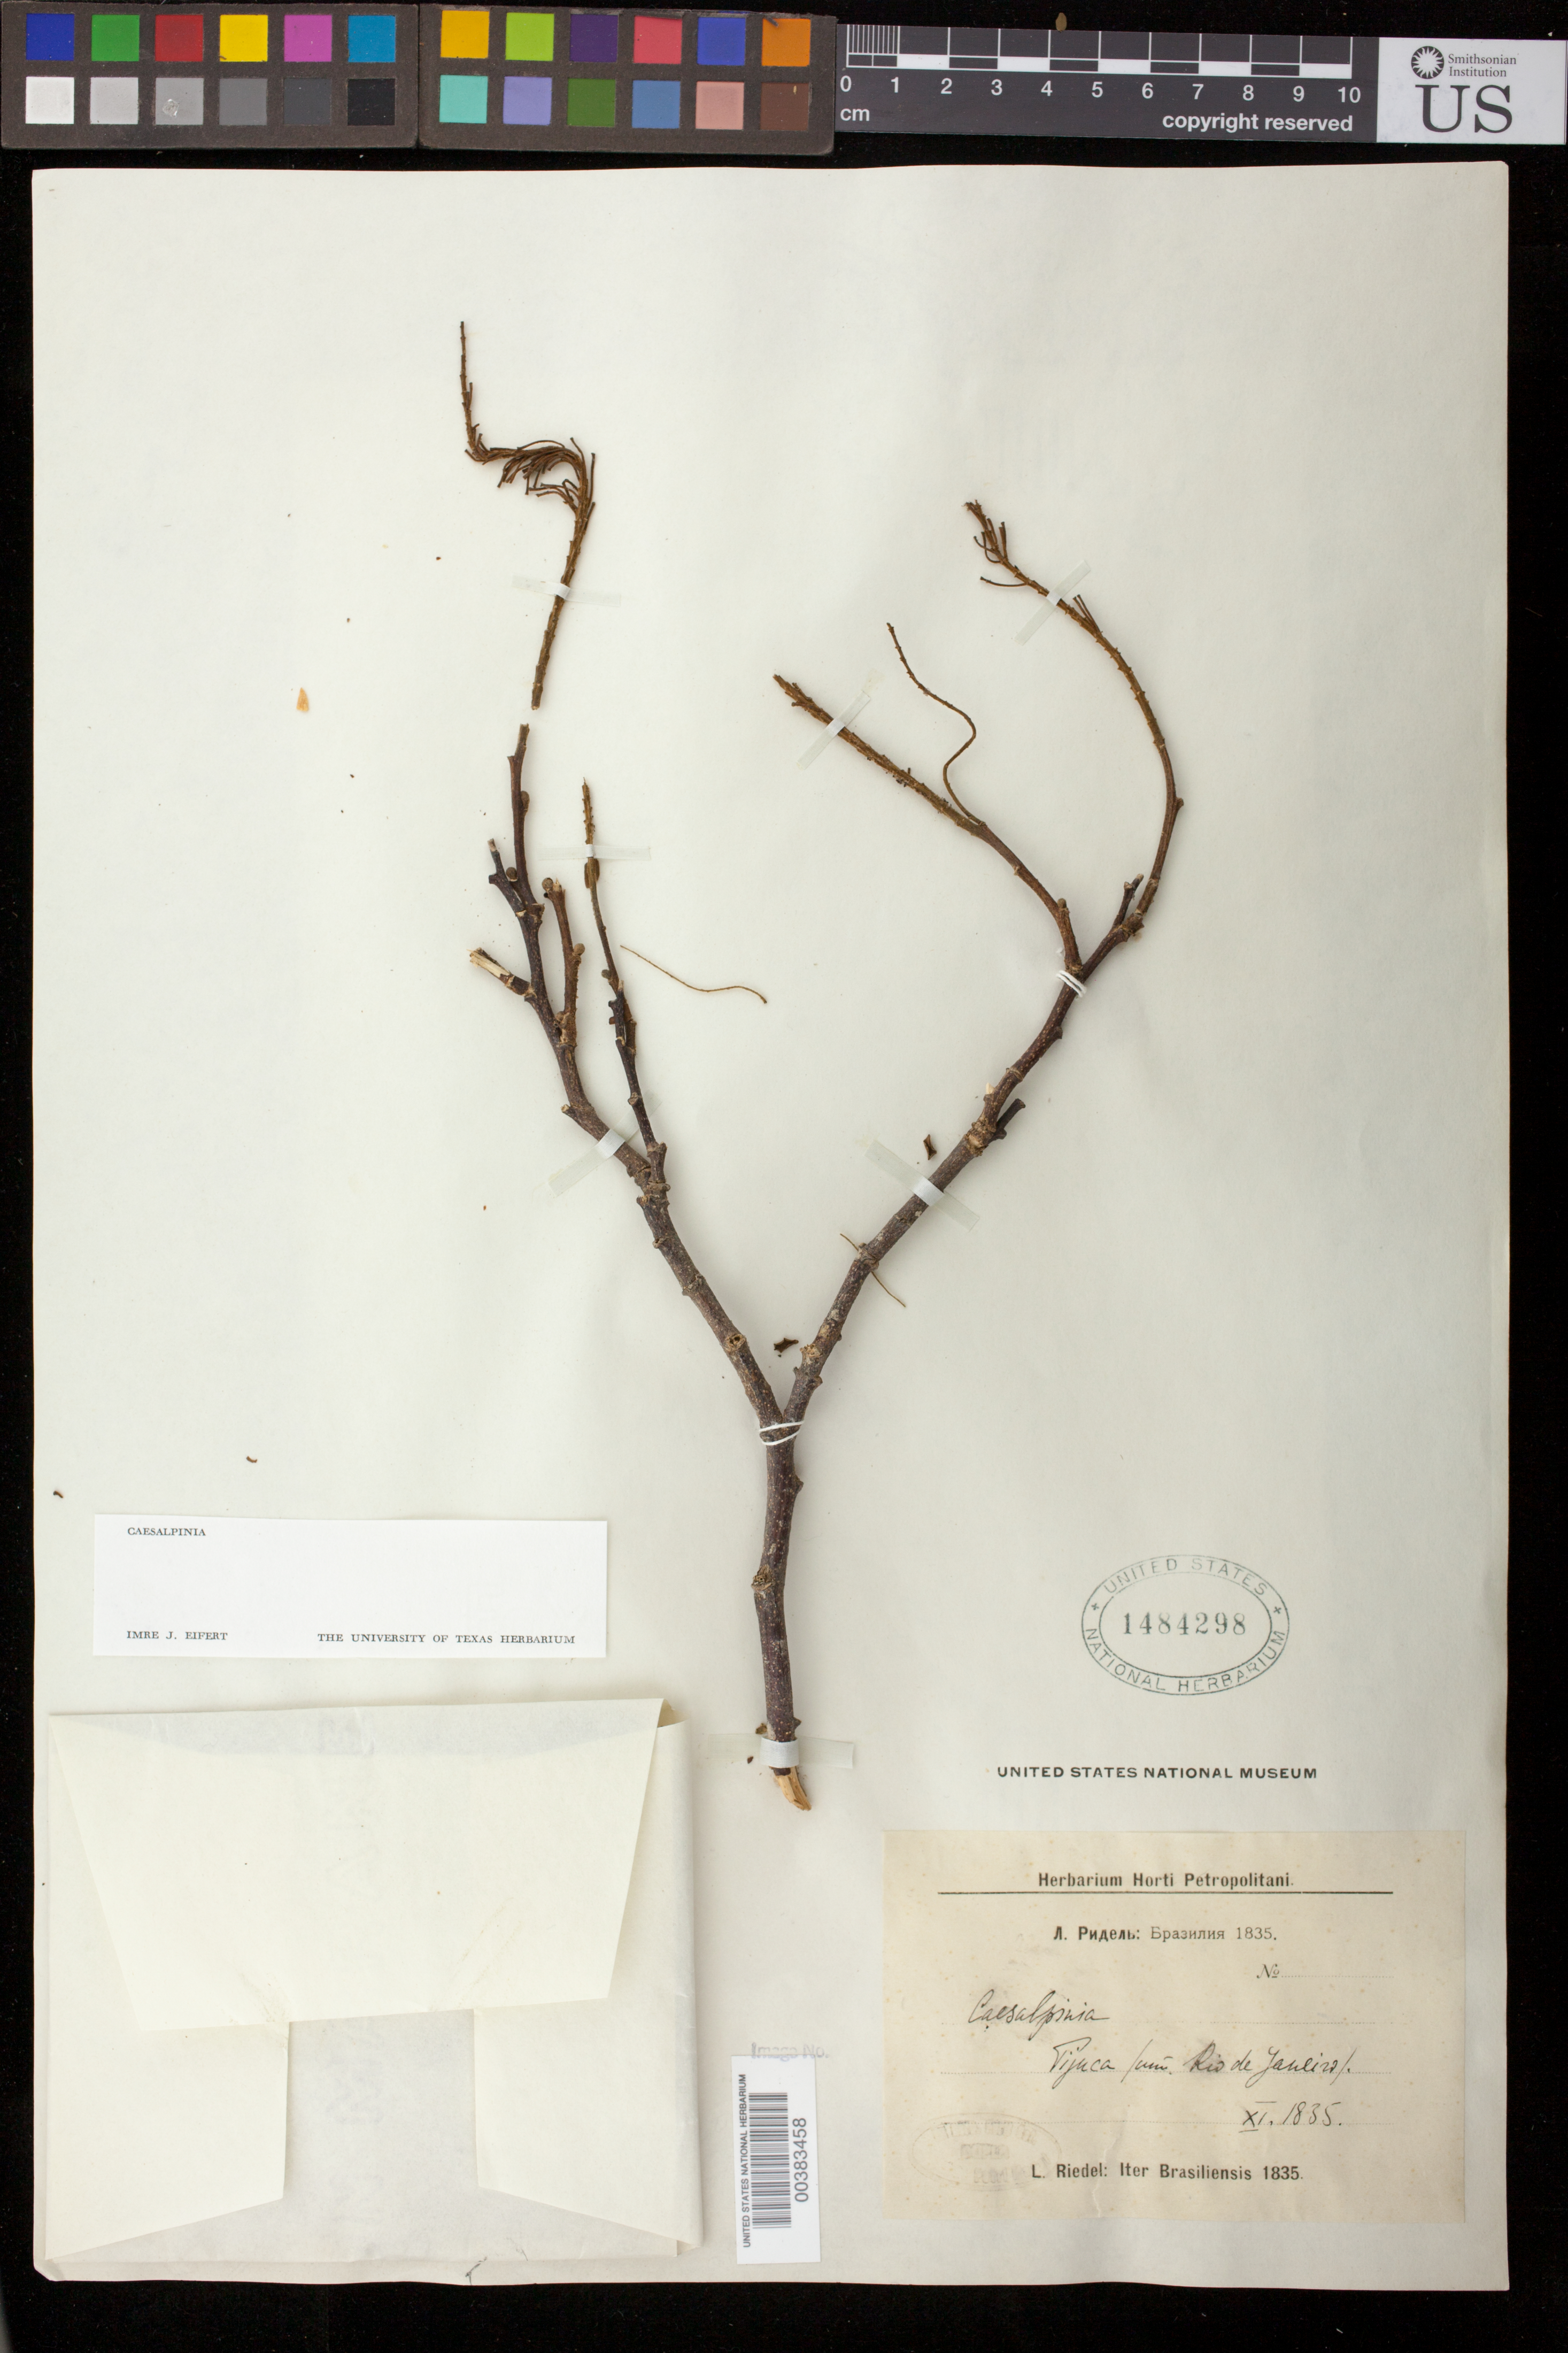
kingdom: Plantae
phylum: Tracheophyta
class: Magnoliopsida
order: Fabales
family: Fabaceae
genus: Caesalpinia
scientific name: Caesalpinia sp.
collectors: L. Riedel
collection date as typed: Nov 1835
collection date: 1835-11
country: Brazil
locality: Tijuca; Rio de Janeiro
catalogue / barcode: US 1484298